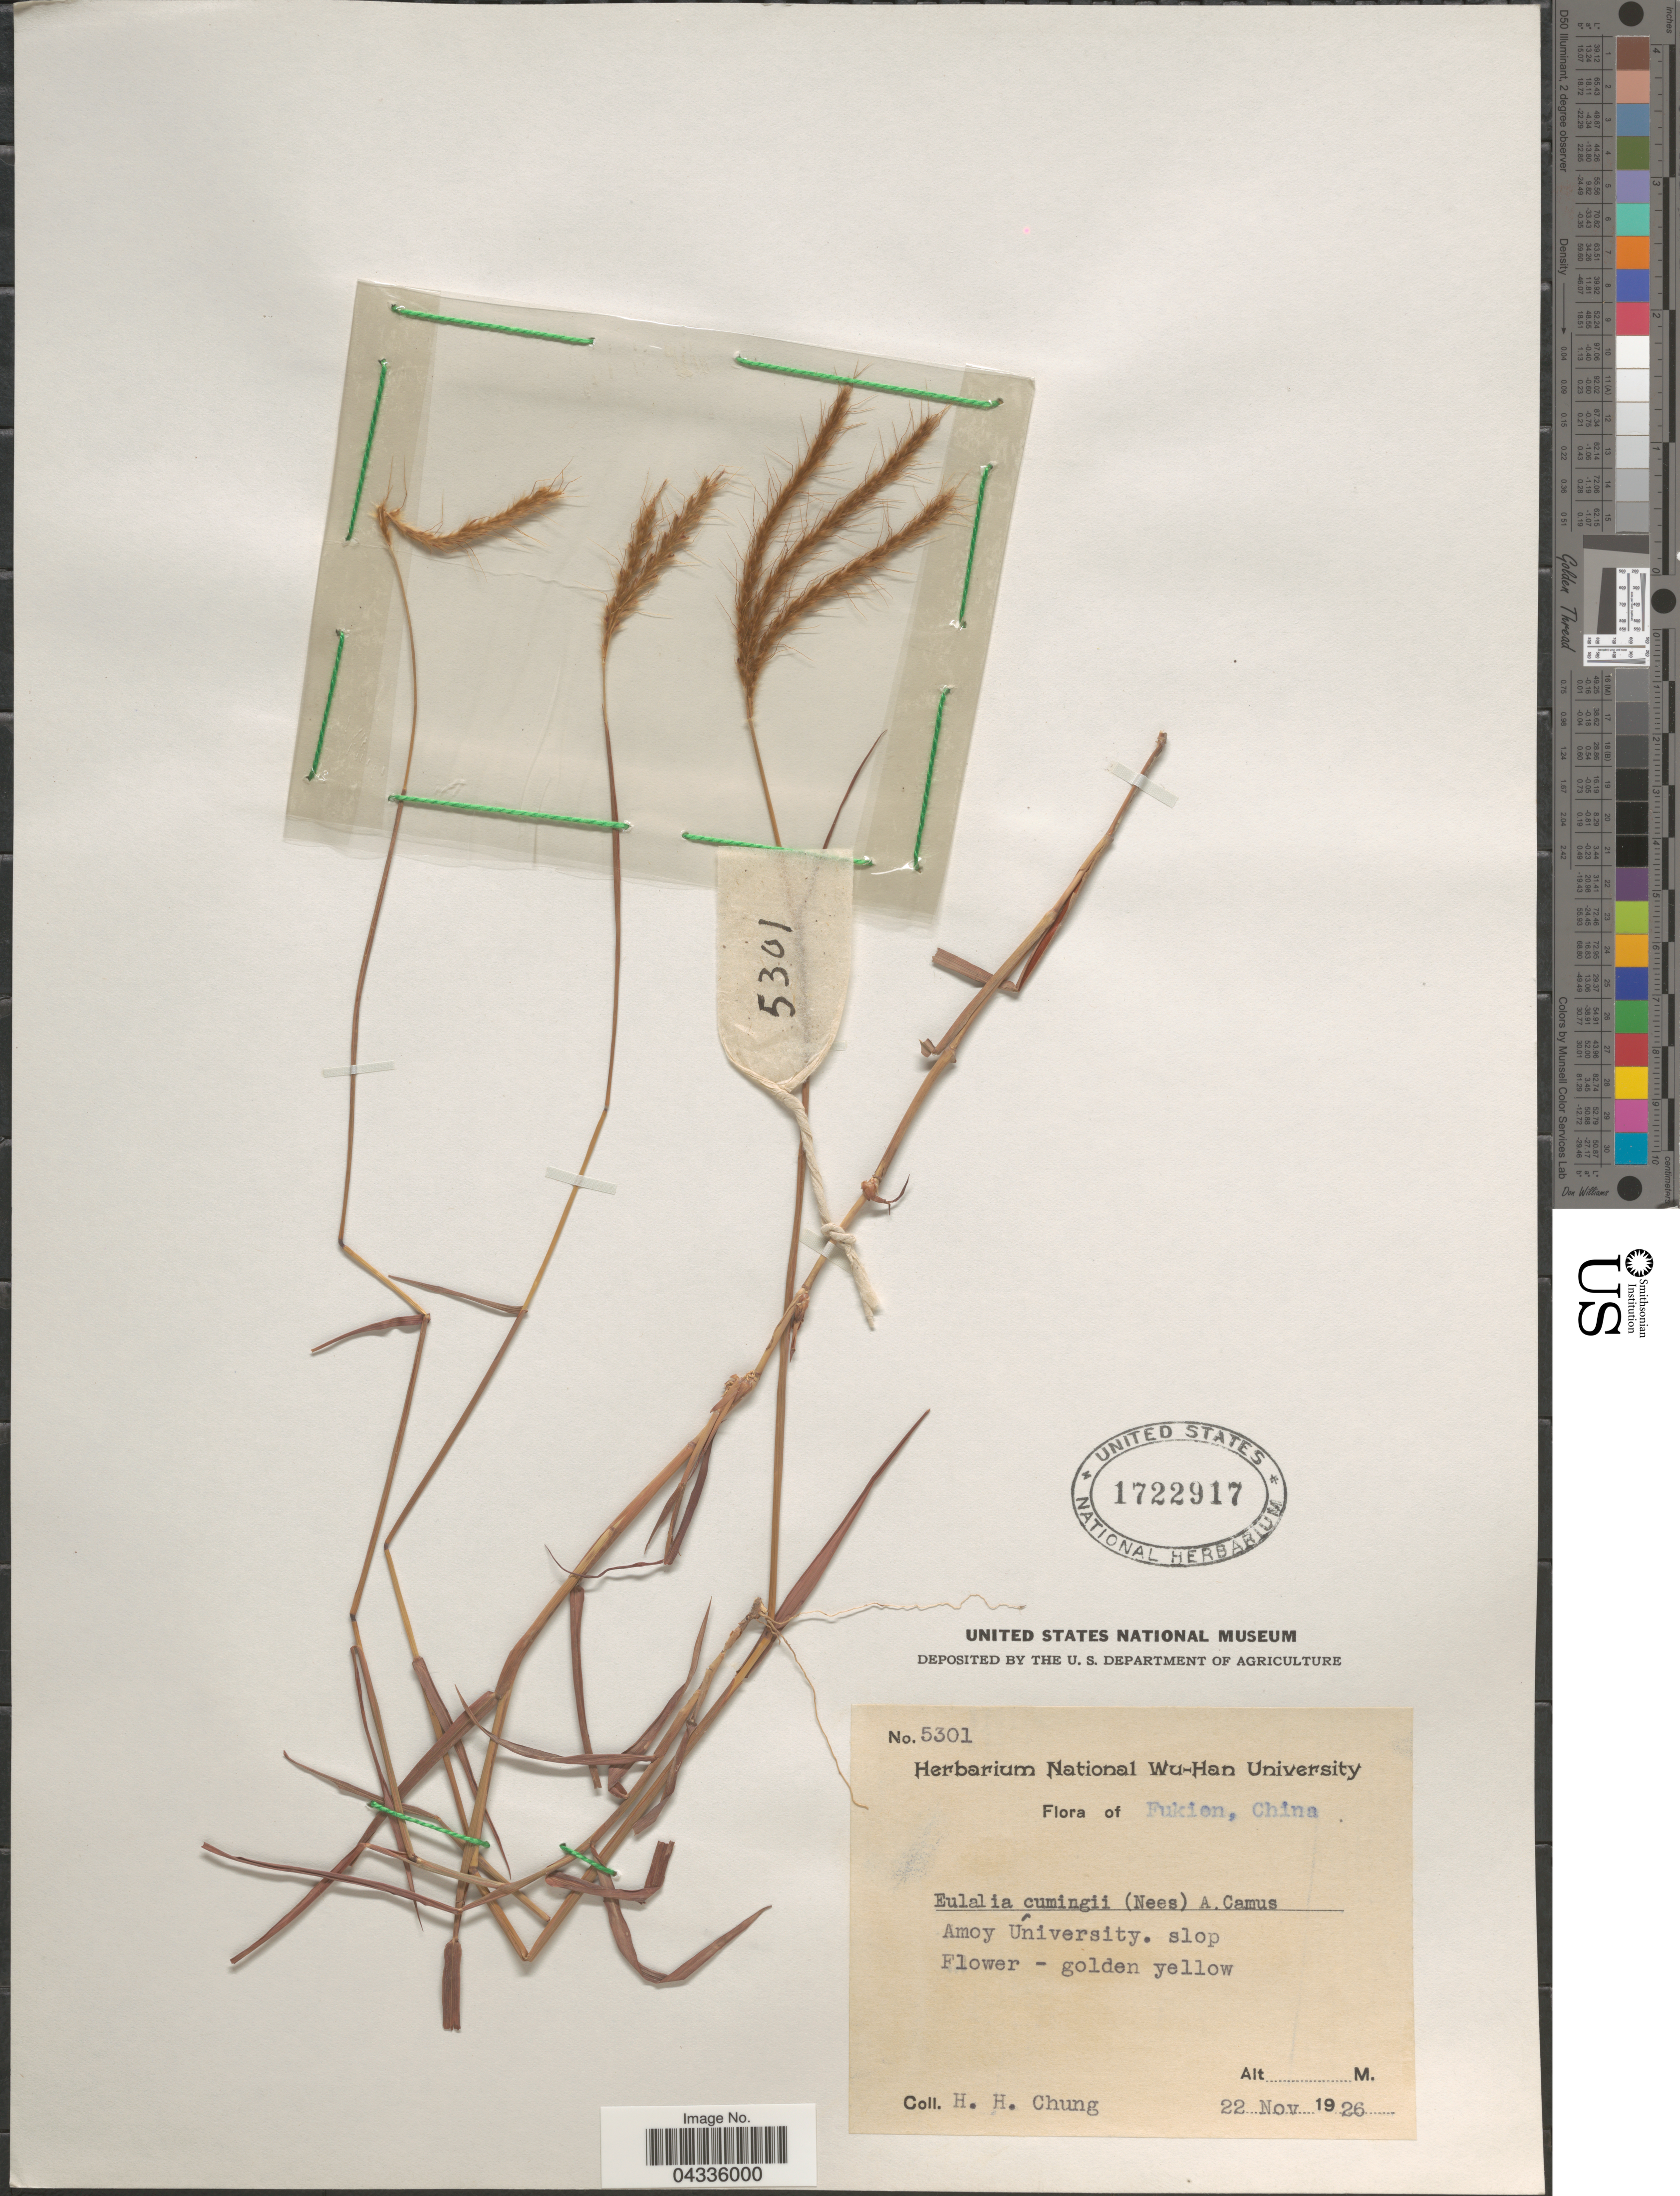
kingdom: Plantae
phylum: Tracheophyta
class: Liliopsida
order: Poales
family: Poaceae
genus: Eulalia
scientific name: Eulalia leschenaultiana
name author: (Decne.) Ohwi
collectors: H. Chung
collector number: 5301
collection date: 1926-11-22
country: China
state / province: Fujian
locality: Fukien. Amoy University. slop.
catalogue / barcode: US 1722917